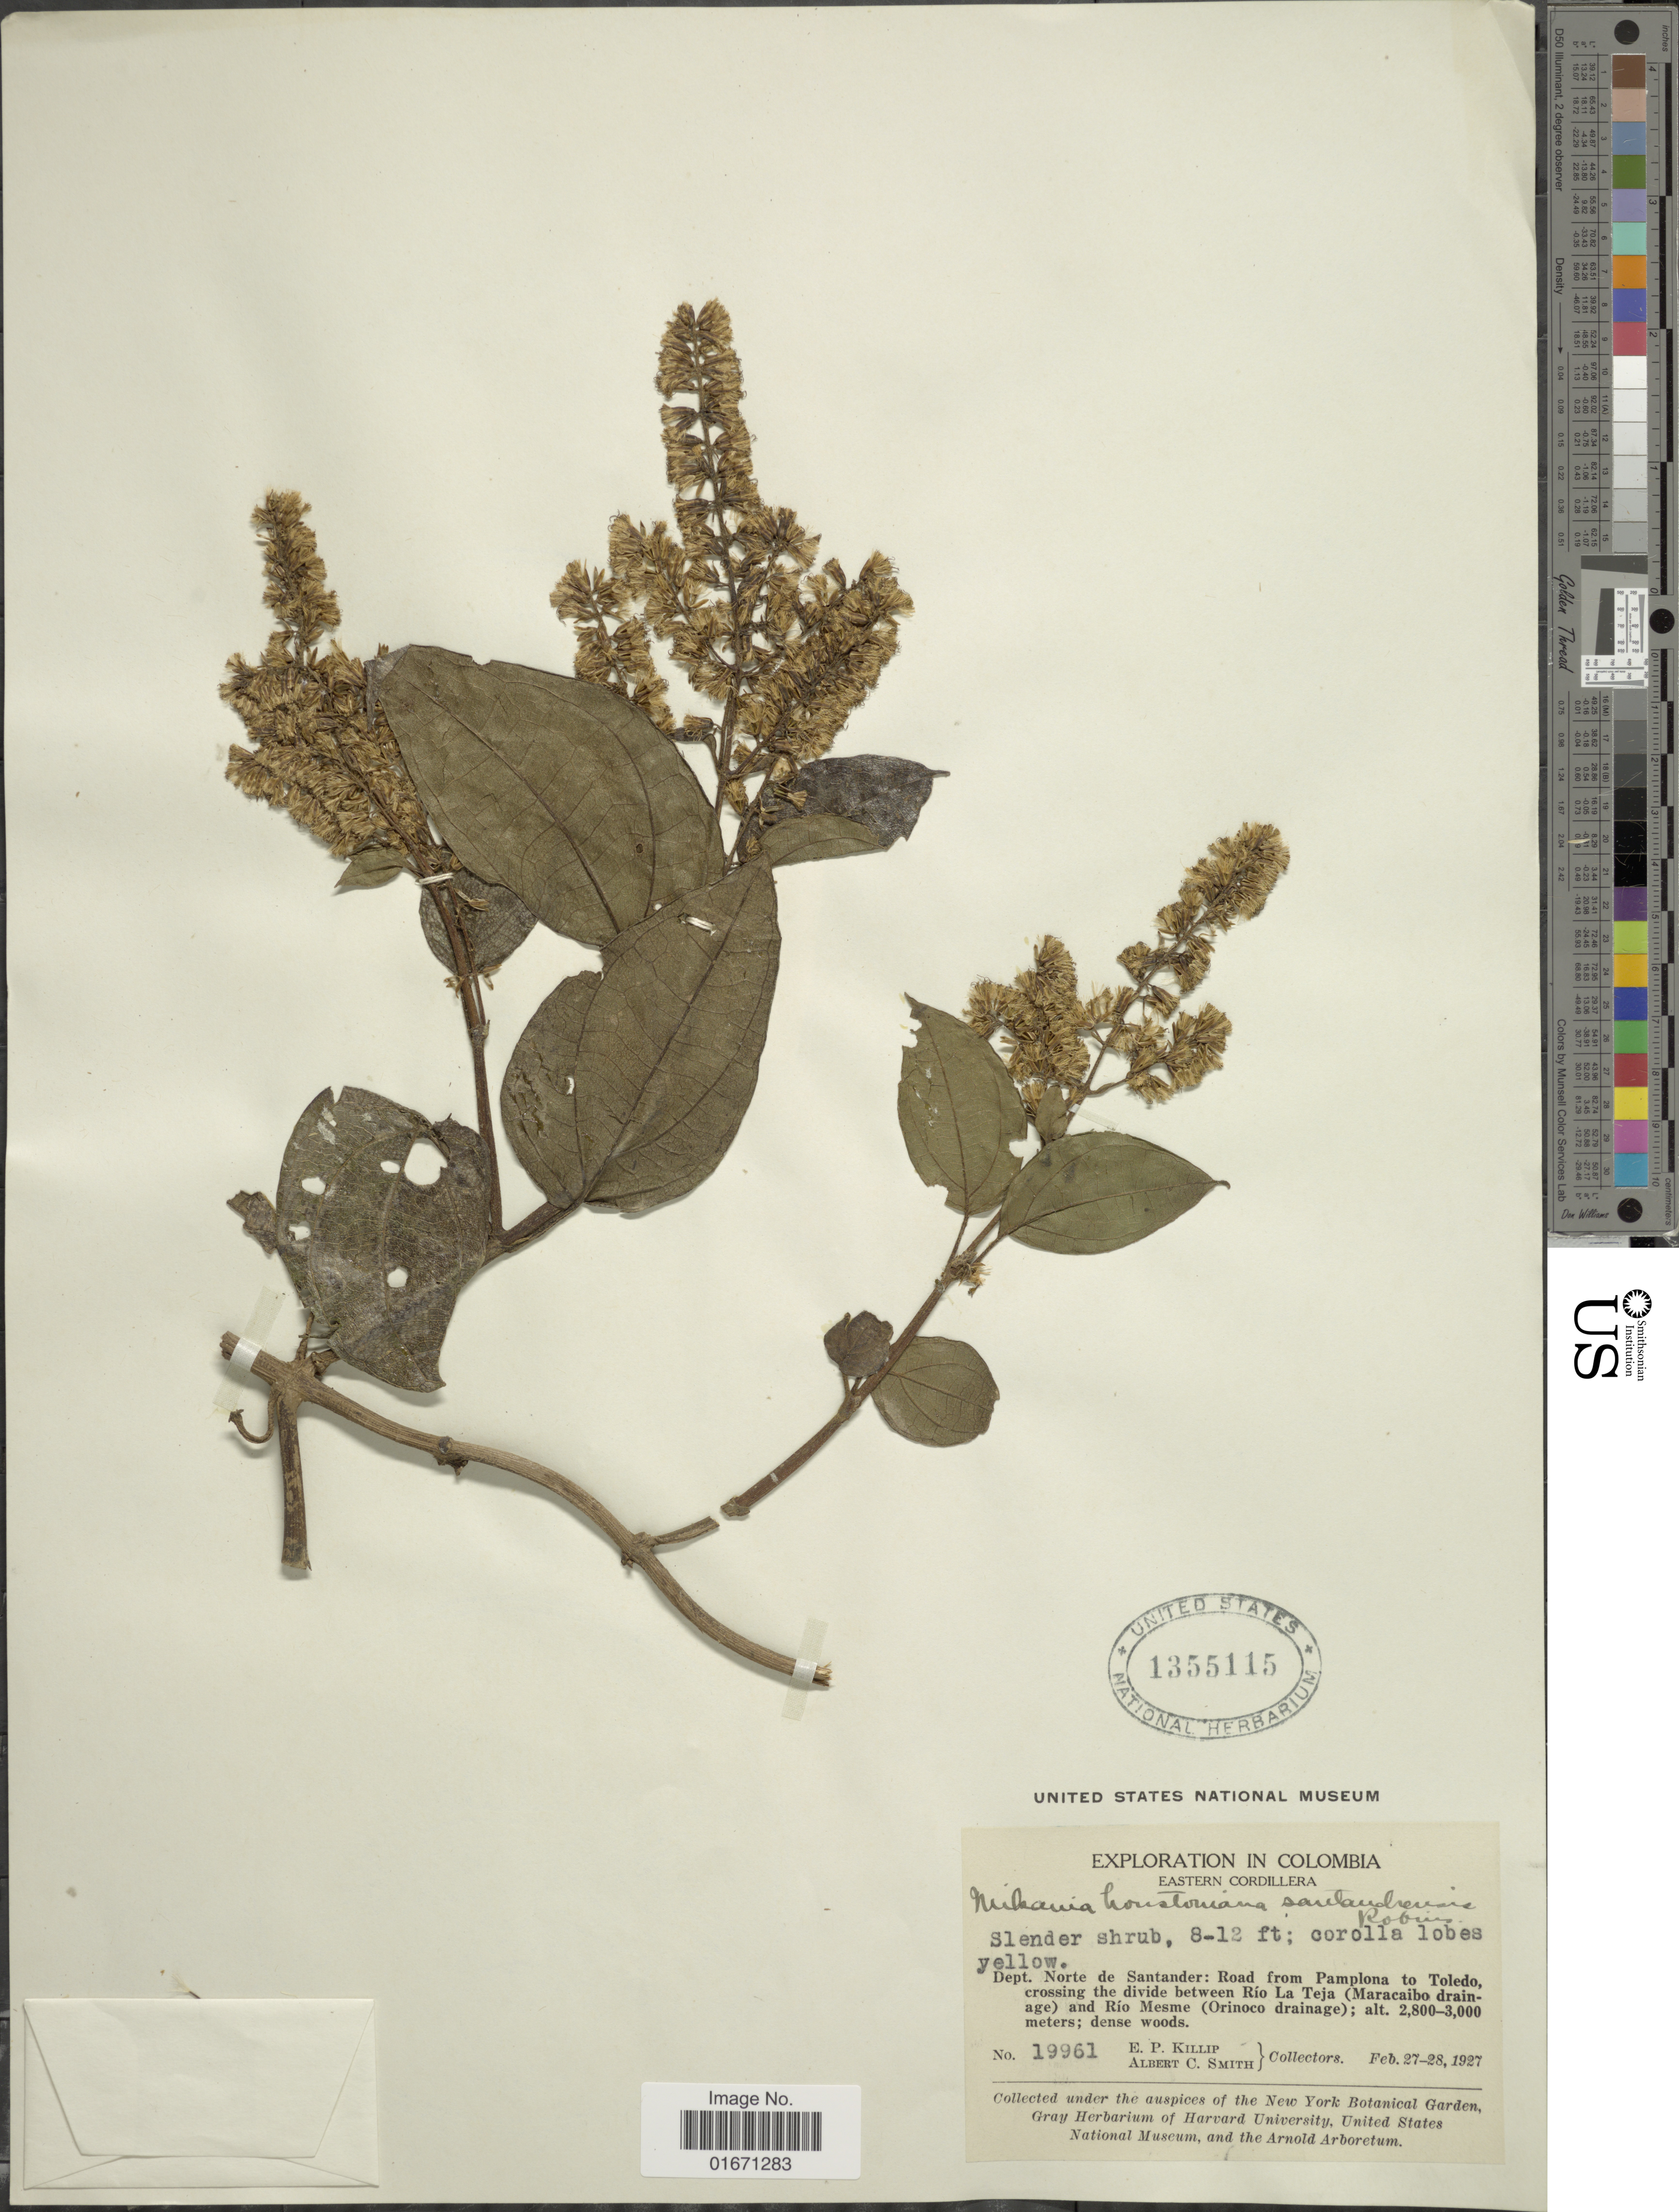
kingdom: Plantae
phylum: Tracheophyta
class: Magnoliopsida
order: Asterales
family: Asteraceae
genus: Mikania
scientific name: Mikania houstoniana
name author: (L.) B.L. Rob.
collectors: E. P. Killip & A. C. Smith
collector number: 19961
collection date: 1927-02-27/1927-02-28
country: Colombia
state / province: Norte de Santander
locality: Eastern Cordillera, Road from Pamplona to Toledo, crossing the divide between Rio La Teja (Maracaibo drainage) and Rio Mesme (Orinoco drainage)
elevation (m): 2800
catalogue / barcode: US 1355115